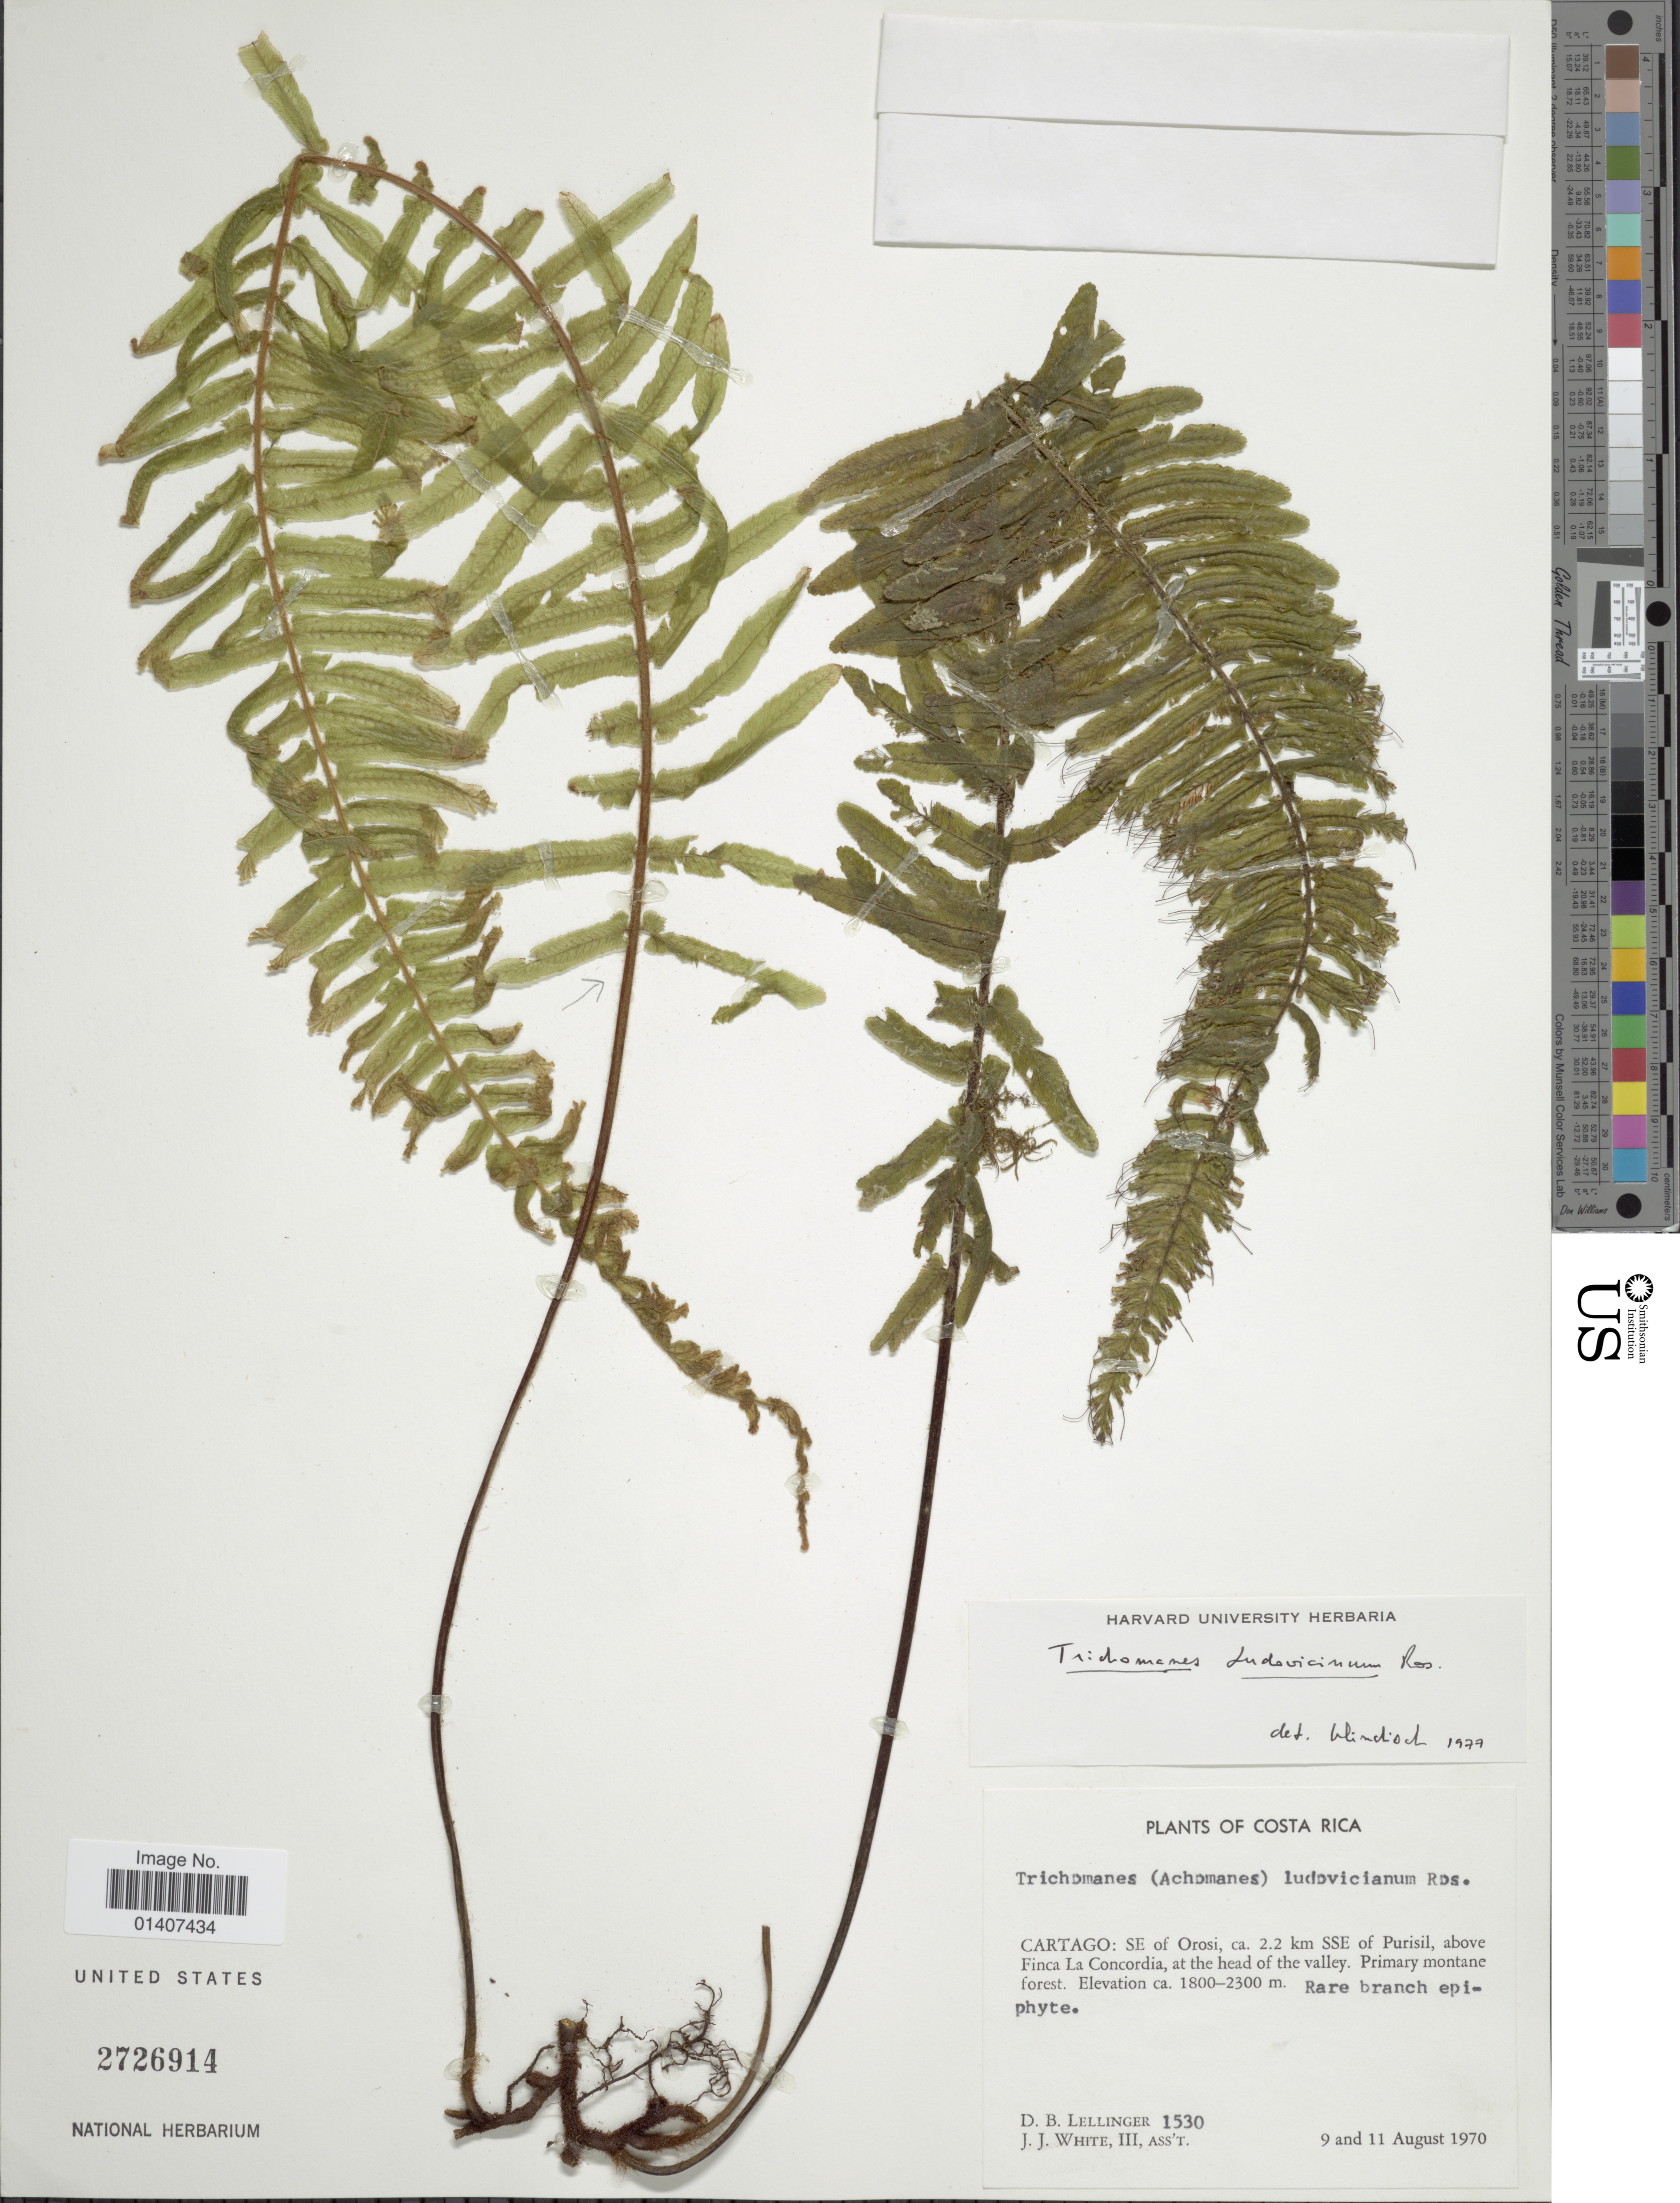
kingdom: Plantae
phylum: Tracheophyta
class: Polypodiopsida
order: Hymenophyllales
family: Hymenophyllaceae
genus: Trichomanes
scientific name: Trichomanes ludovicinum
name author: Rosenst.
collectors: D. B. Lellinger & J. J. White III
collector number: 1530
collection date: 1970-08-09/1970-08-11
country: Costa Rica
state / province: Cartago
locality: SE of Orosi, ca. 2.2 km SSE of Purisil, above Finca La Concordia, at the head of the valley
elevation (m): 1800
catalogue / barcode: US 2726914